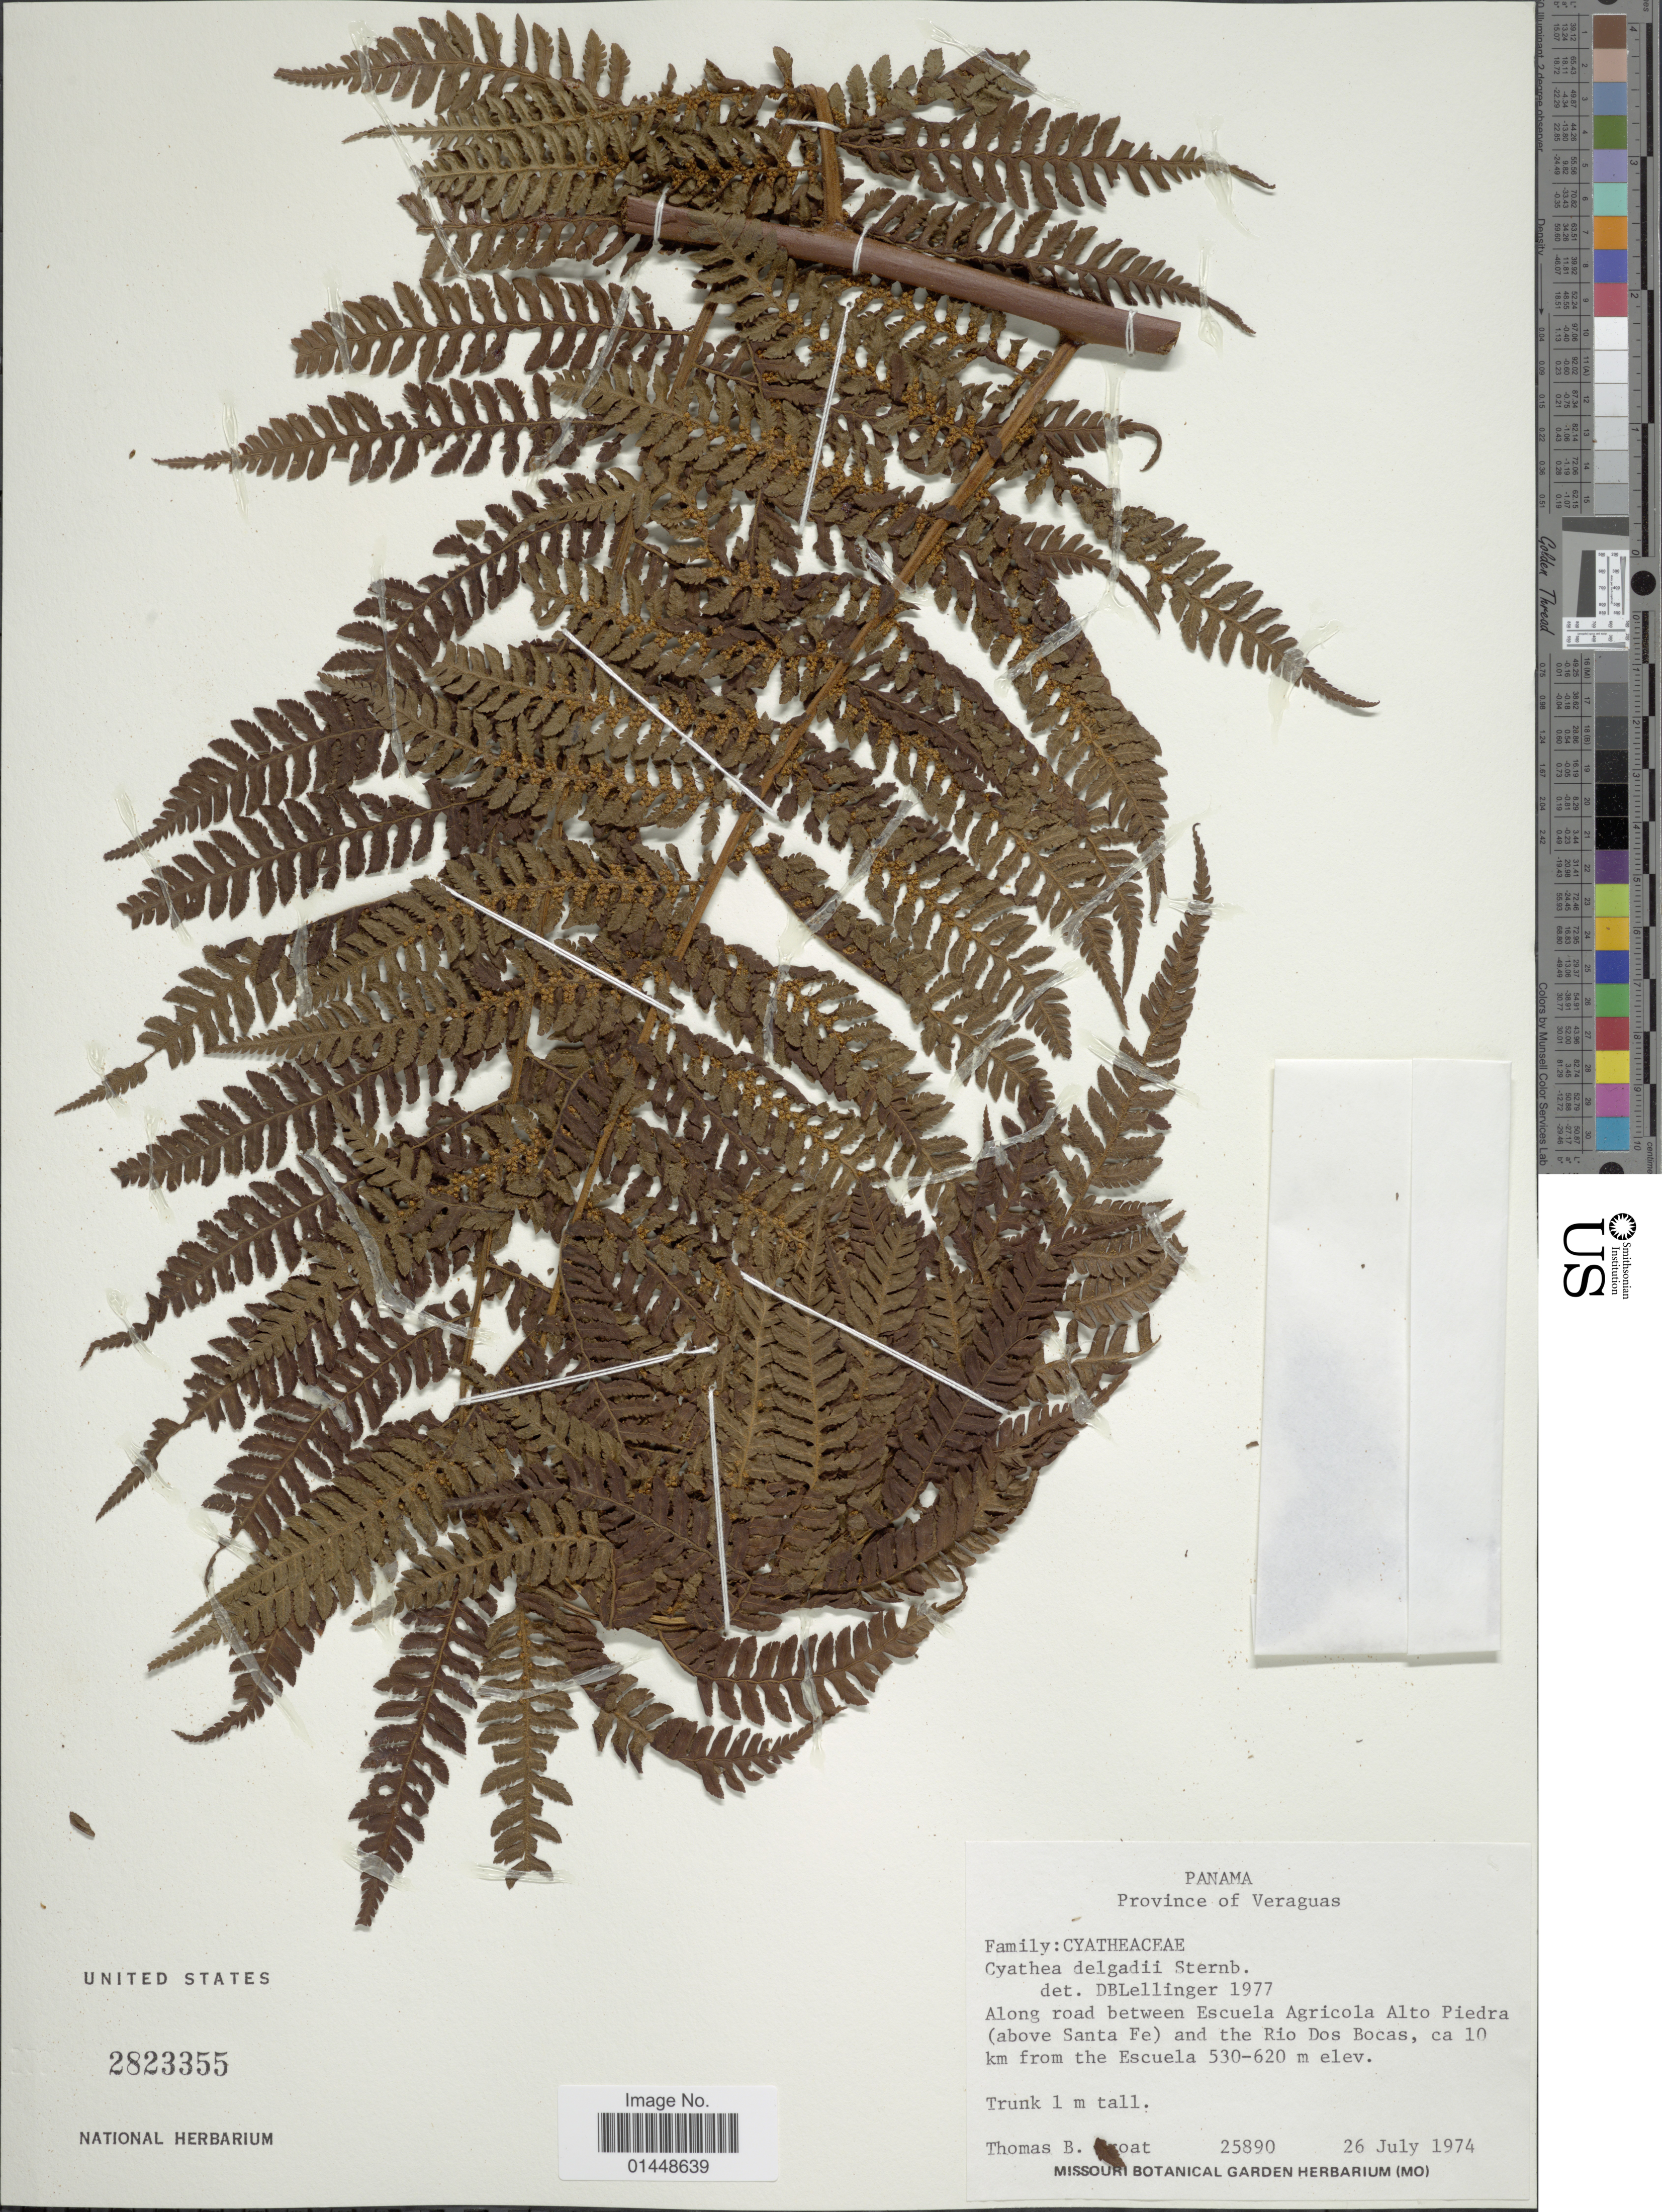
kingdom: Plantae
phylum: Tracheophyta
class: Polypodiopsida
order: Cyatheales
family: Cyatheaceae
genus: Cyathea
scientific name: Cyathea delgadii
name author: Pohl ex Sternb.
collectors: T. B. Croat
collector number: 25890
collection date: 1974-07-26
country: Panama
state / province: Veraguas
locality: Province of Veraguas. Along road between Escuela Agricola Alto Piedra (above Santa Fe) and the Rio Dos Bocas, ca 10 km from the Escuela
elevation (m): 530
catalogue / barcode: US 2823355